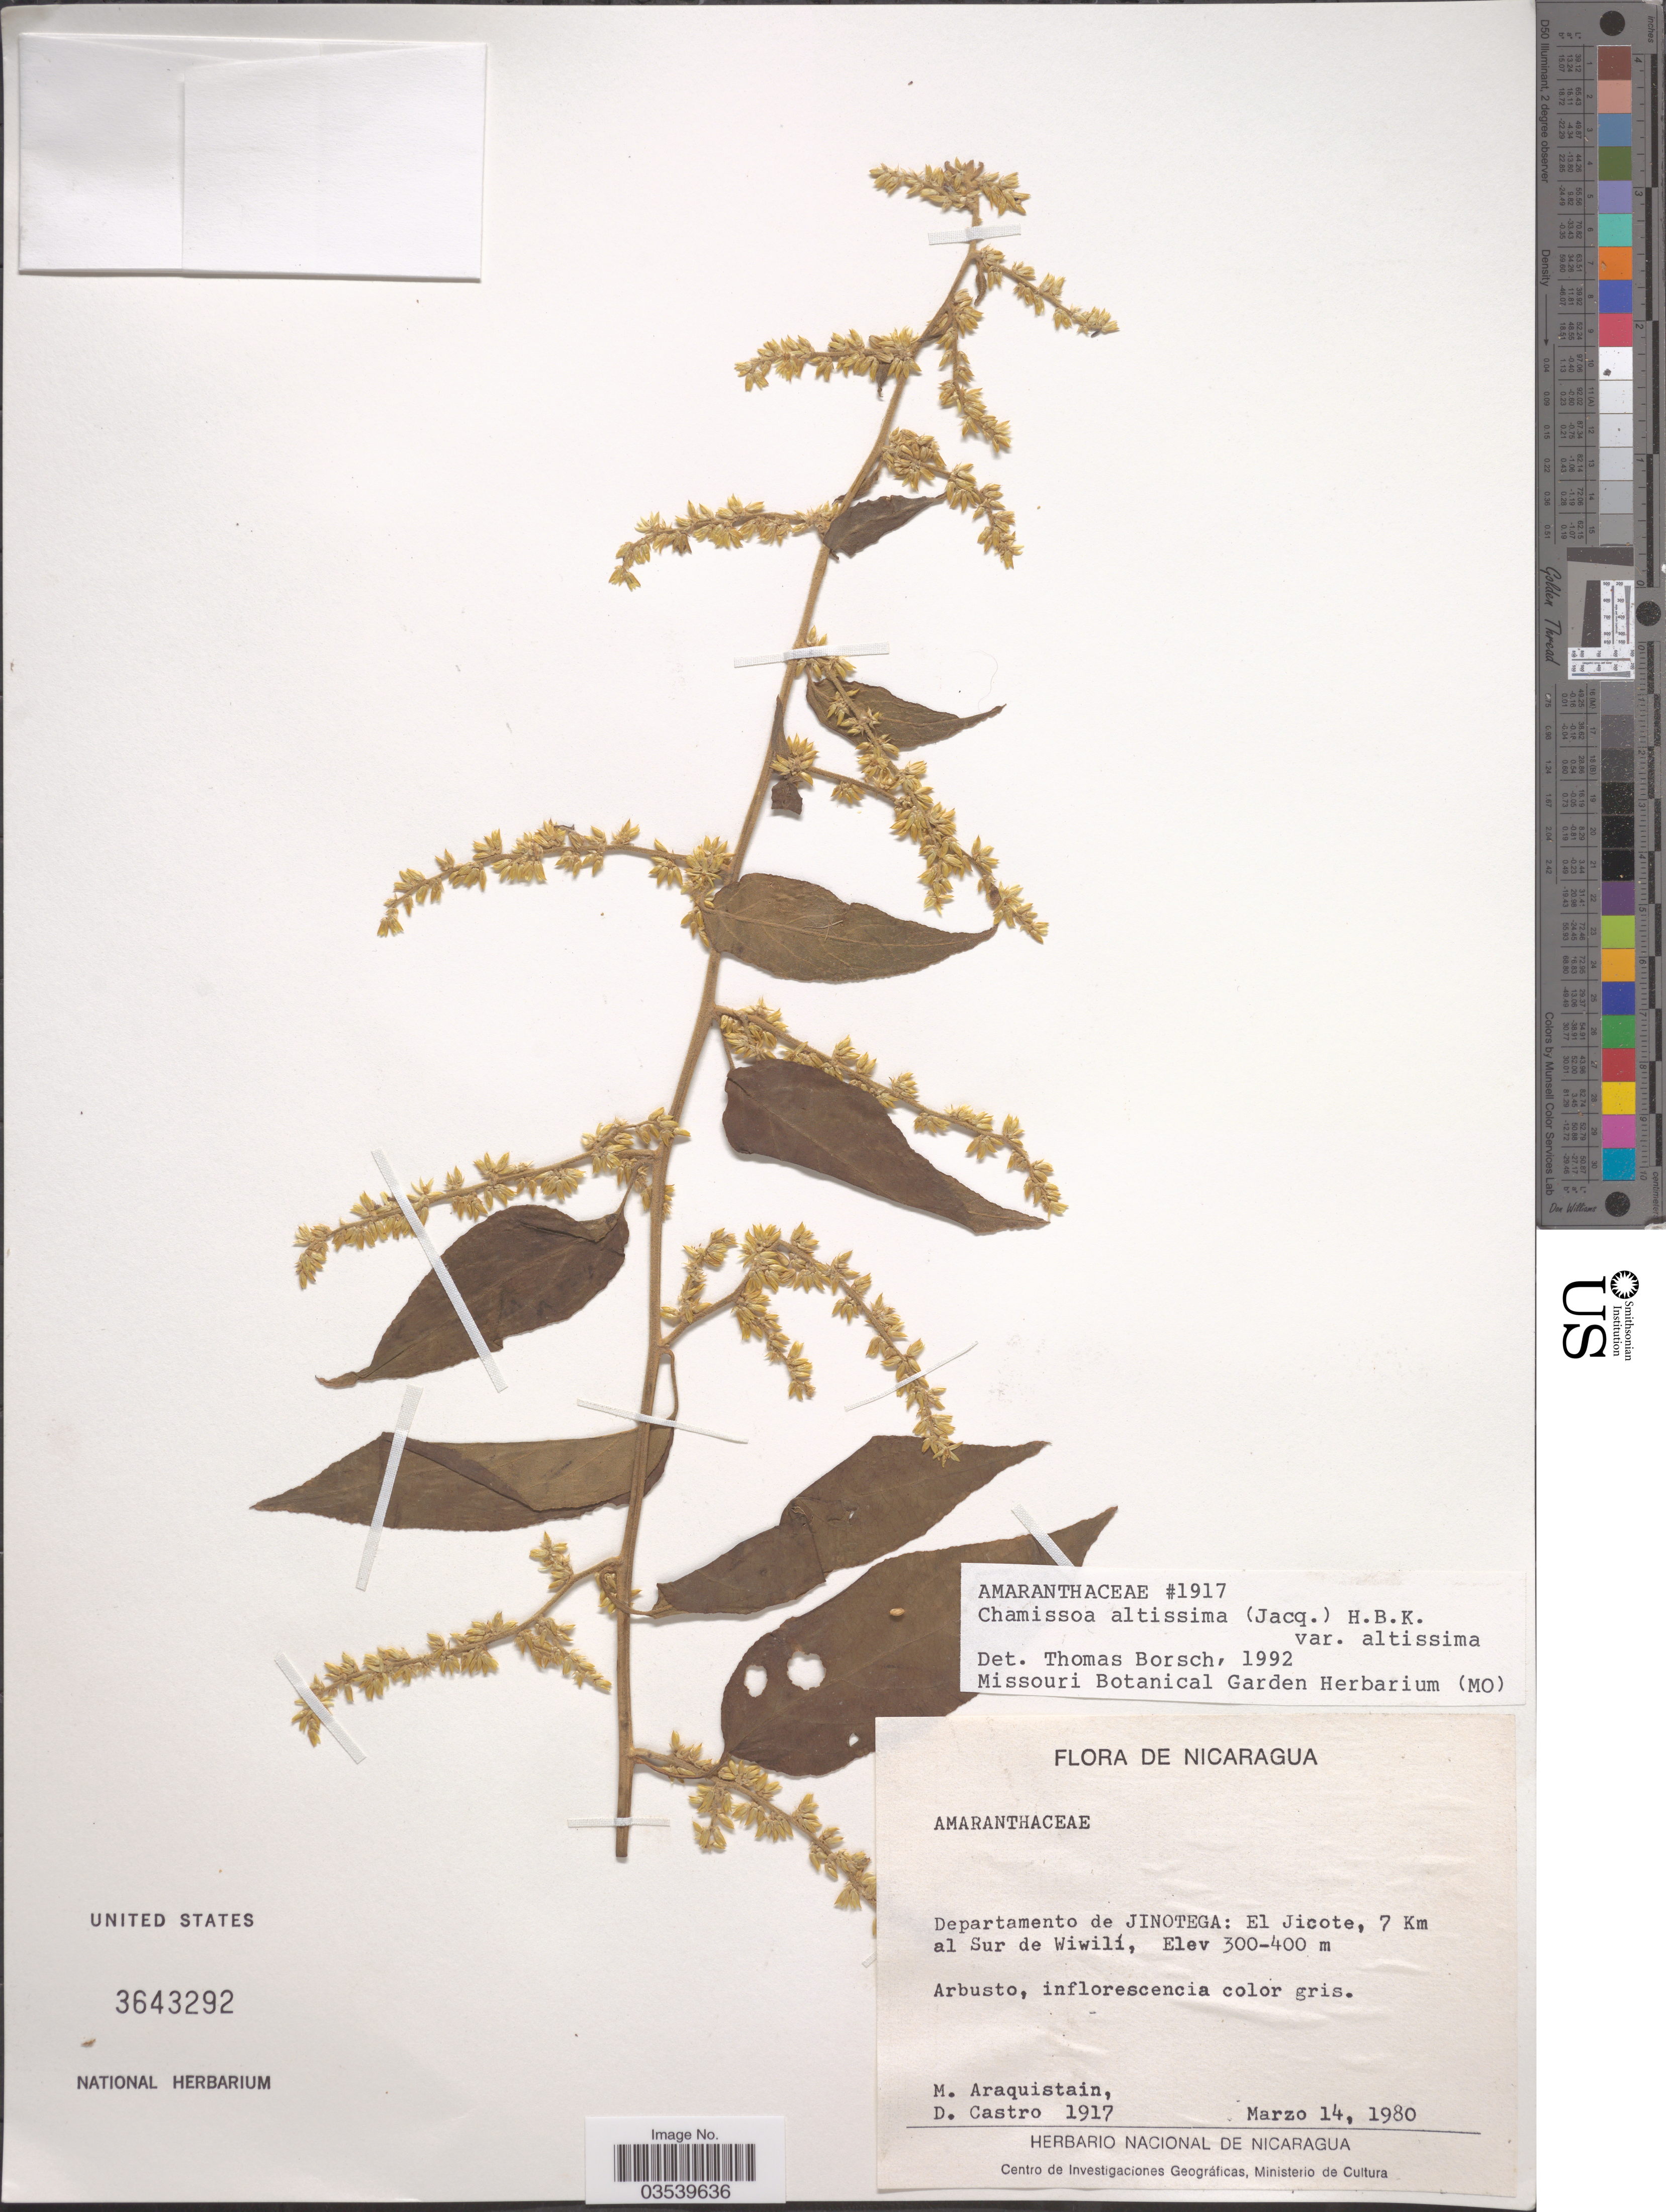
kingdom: Plantae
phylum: Tracheophyta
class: Magnoliopsida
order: Caryophyllales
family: Amaranthaceae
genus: Chamissoa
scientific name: Chamissoa altissima var. altissima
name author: (Jacq.) Kunth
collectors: M. Araquistain & D. Castro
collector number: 1917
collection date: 1980-03-14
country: Nicaragua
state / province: Jinotega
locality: Departamento de Jinotega: El Jicote, 7 Km al Sur de Wiwilí.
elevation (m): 300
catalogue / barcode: US 3643292